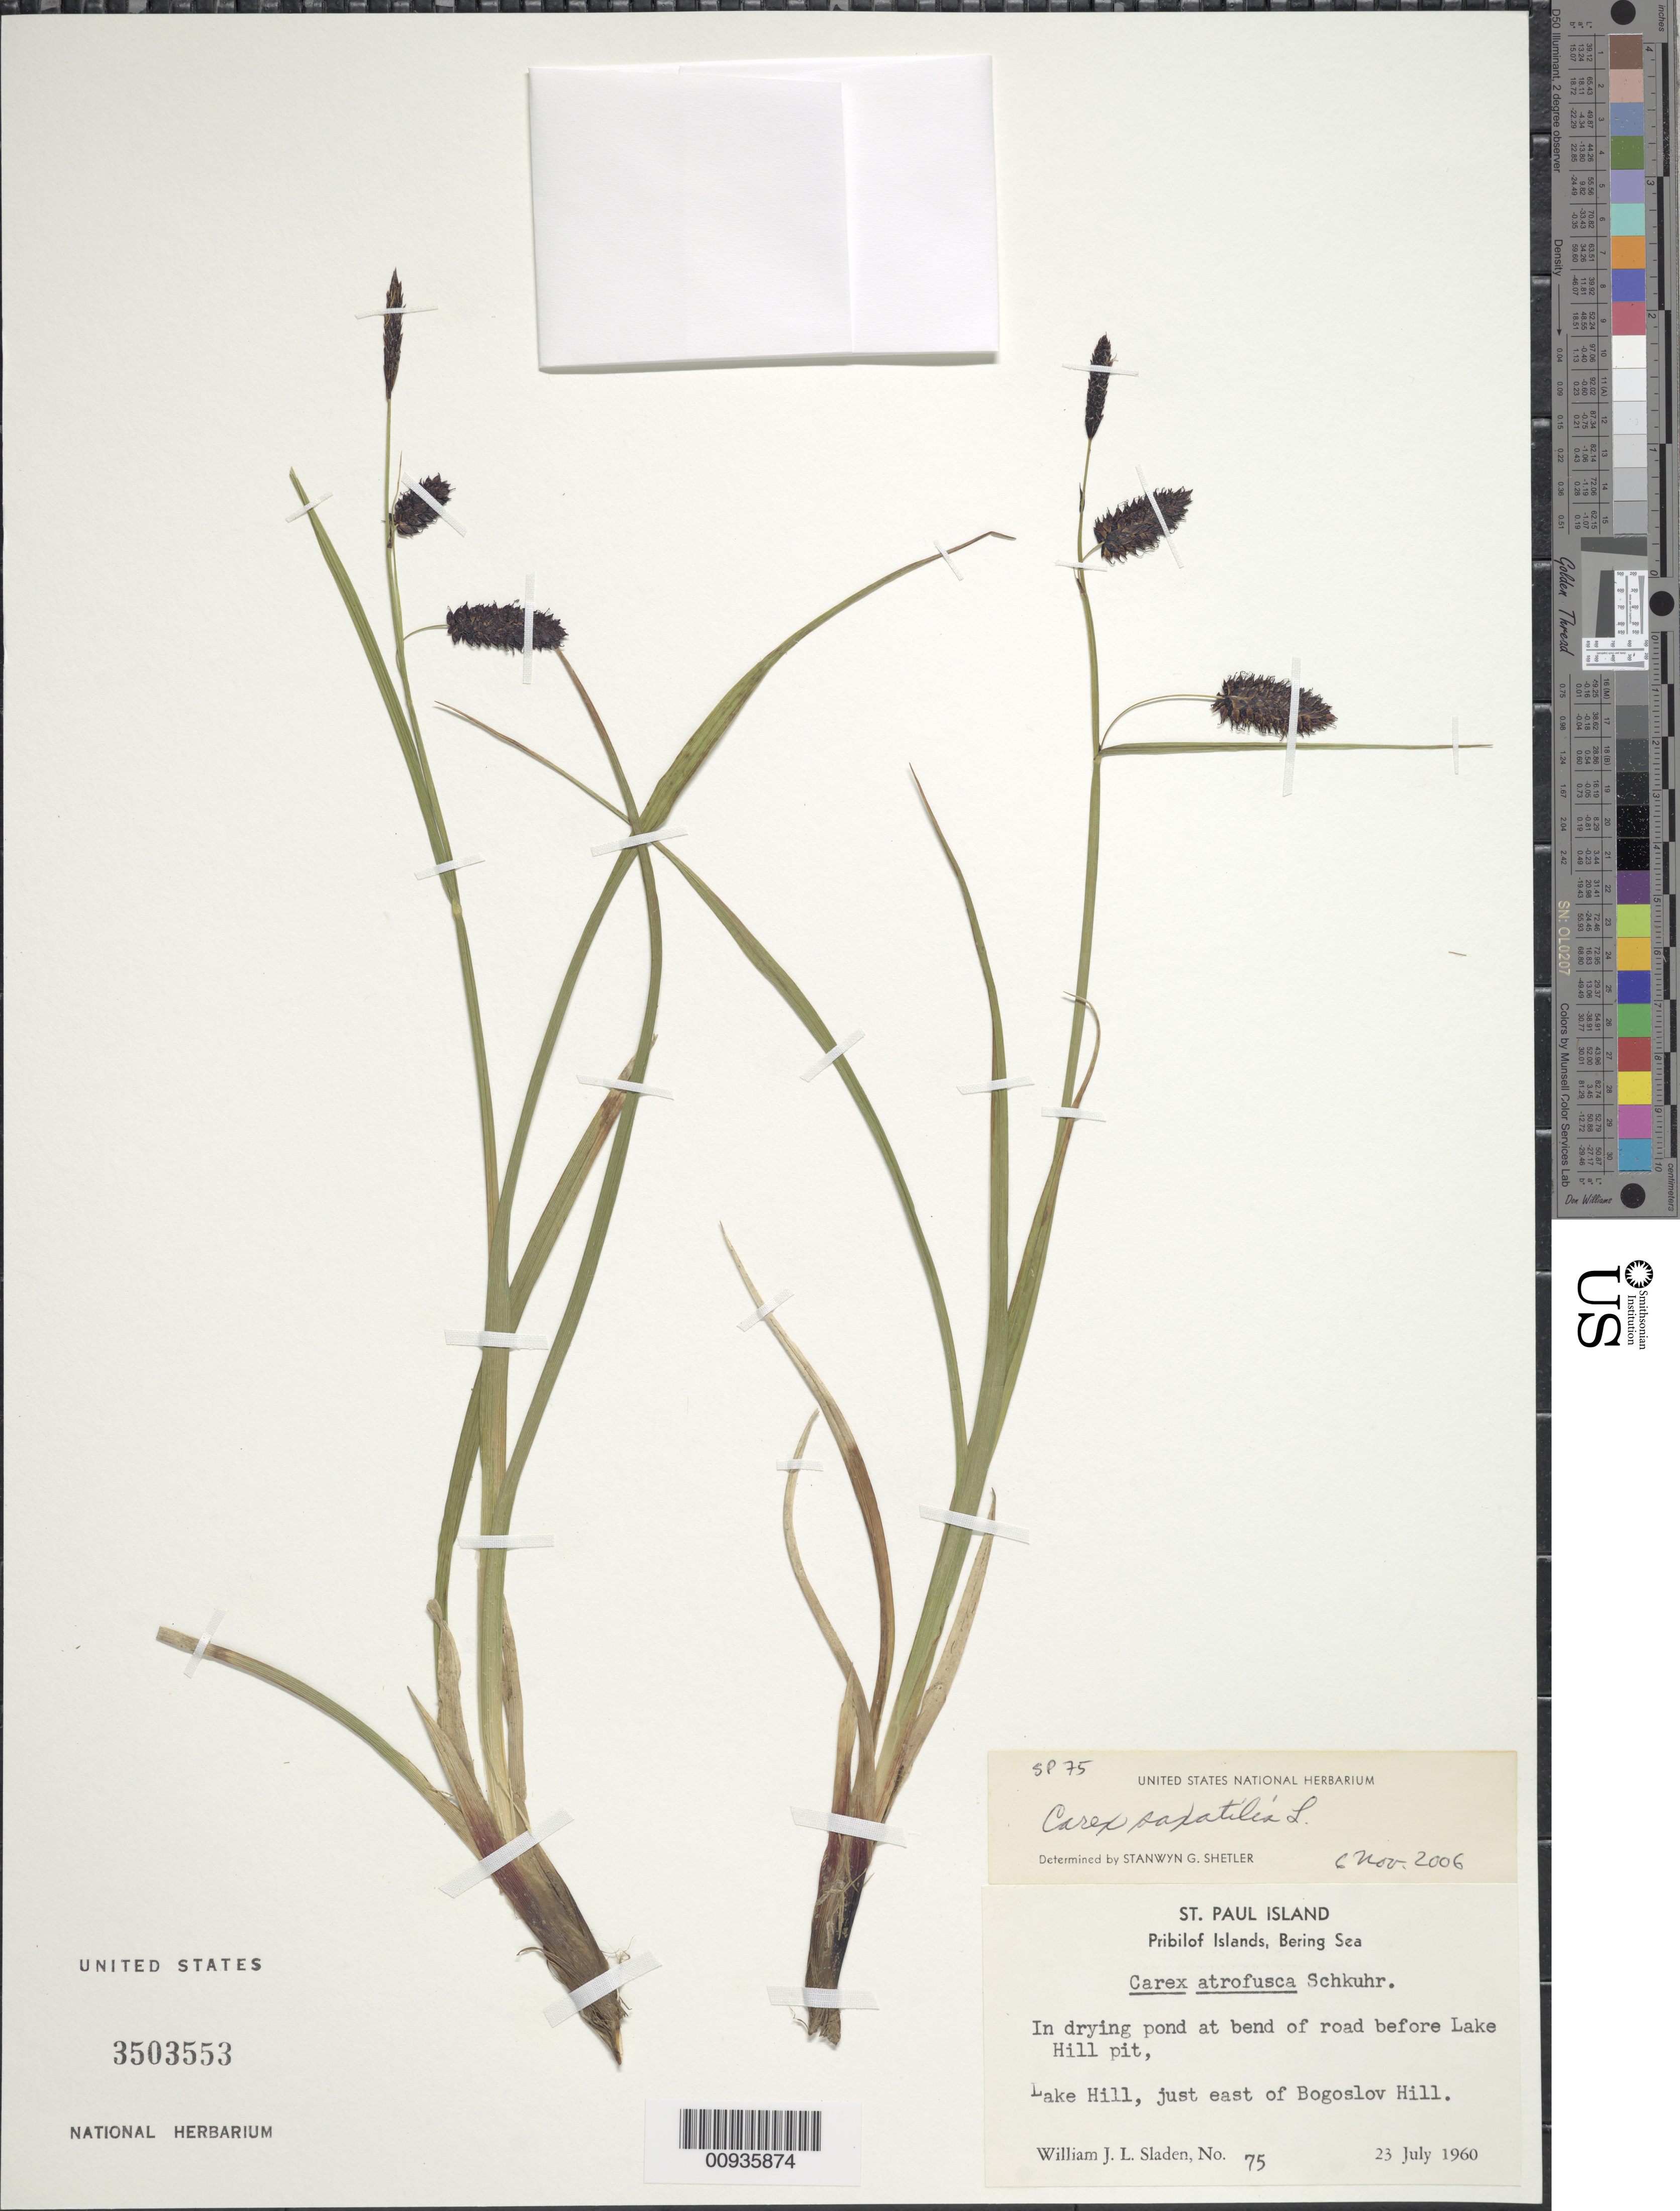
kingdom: Plantae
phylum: Tracheophyta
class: Liliopsida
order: Poales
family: Cyperaceae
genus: Carex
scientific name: Carex saxatilis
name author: L.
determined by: Shetler, Stanwyn G., (US), NMNH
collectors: W. Sladen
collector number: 75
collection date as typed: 23 Jul 1960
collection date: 1960-07-23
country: United States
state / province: Alaska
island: St. Paul Island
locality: Lake Hill, just east of Bogoslov Hill. At bend of road before Lake Hill pit., Bering Sea, Pribilof Islands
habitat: In drying pond.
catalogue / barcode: US 3503553